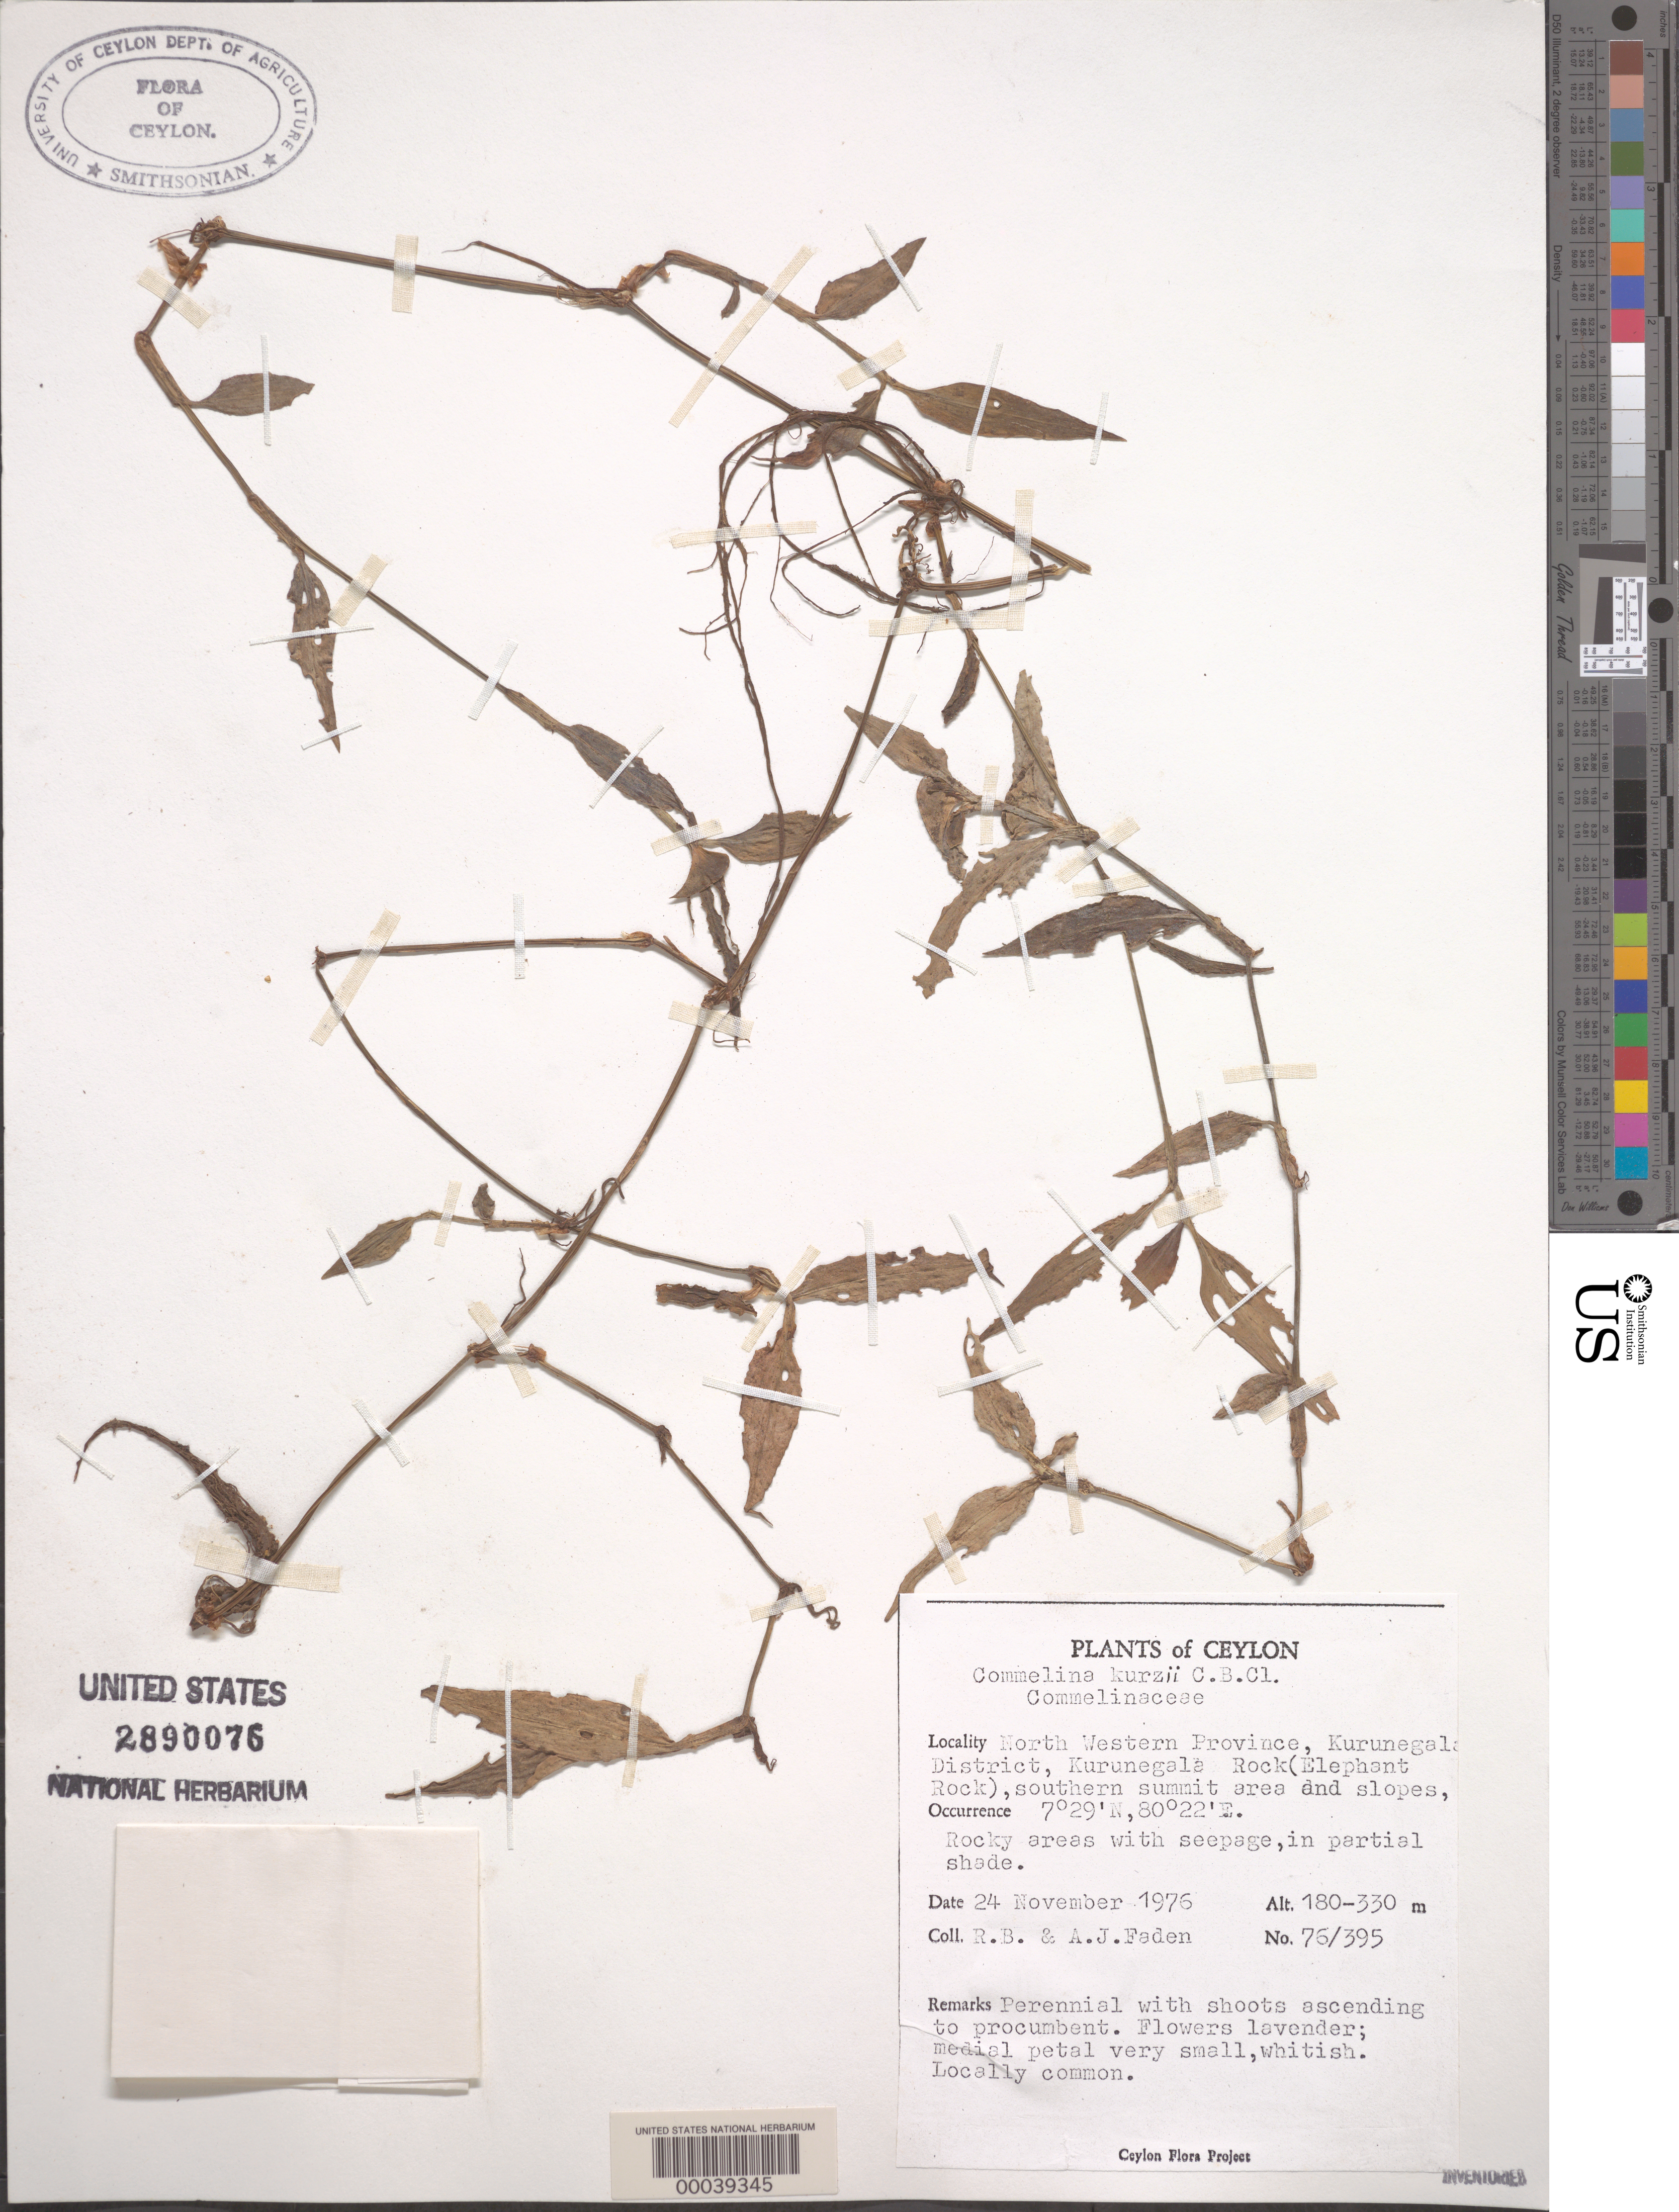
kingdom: Plantae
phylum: Tracheophyta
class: Liliopsida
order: Commelinales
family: Commelinaceae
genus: Commelina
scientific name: Commelina kurzii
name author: C.B. Clarke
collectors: R. B. Faden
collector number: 76/395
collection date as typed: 24 Nov 1976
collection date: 1976-11-24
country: Sri Lanka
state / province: North Western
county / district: Kurunegala Dist.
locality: Kurunegala rock; southern summit and slopes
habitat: Rocky areas with seepage, partial shade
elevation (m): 180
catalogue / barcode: US 2890076